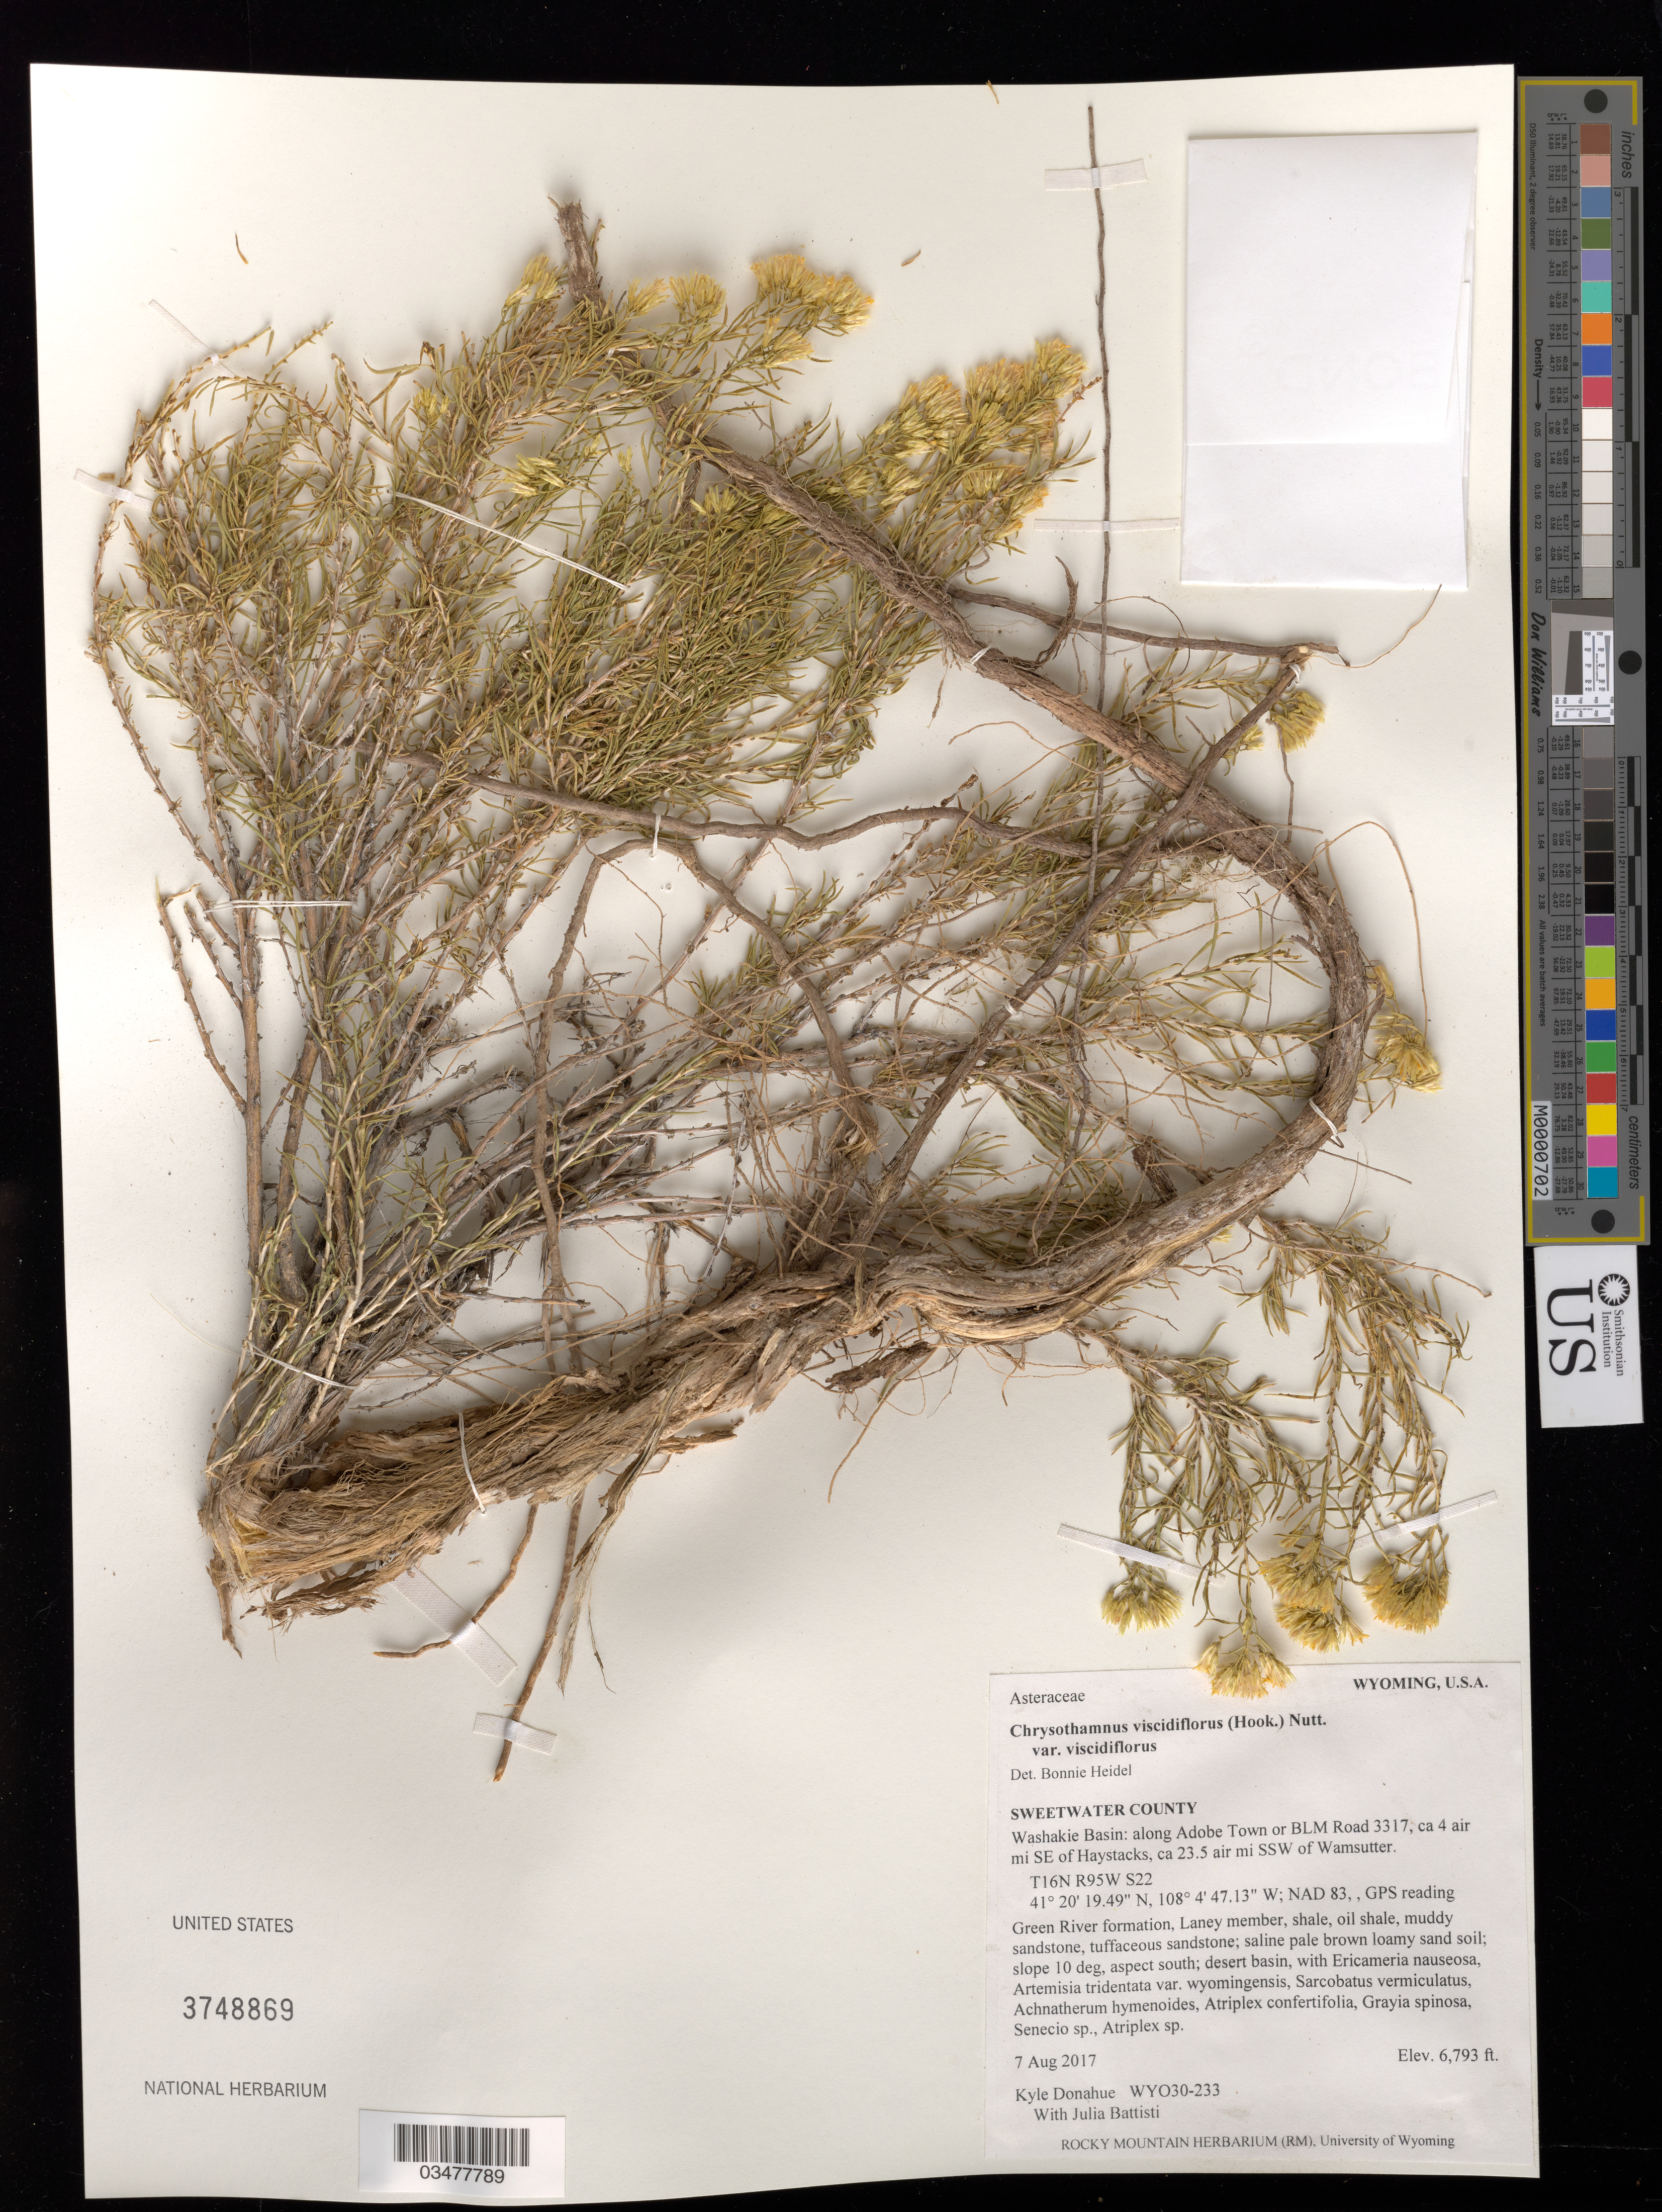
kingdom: Plantae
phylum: Tracheophyta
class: Magnoliopsida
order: Asterales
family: Asteraceae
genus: Chrysothamnus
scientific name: Chrysothamnus viscidiflorus var. viscidiflorus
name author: (Hook.) Nutt.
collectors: K. Donahue & J. Battisti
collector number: WY030-233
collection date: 2017-08-07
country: United States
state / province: Wyoming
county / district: Sweetwater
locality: Adobe Town, 4 air mi. SE of Haystacks, 23.5 air mi. SSW of Wamsutter. T16N R95W S22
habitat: Saline pale brown loamy sand soil. With Grayia spinosa, Senecio sp., Atriplex sp.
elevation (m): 2071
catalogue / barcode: US 3748869